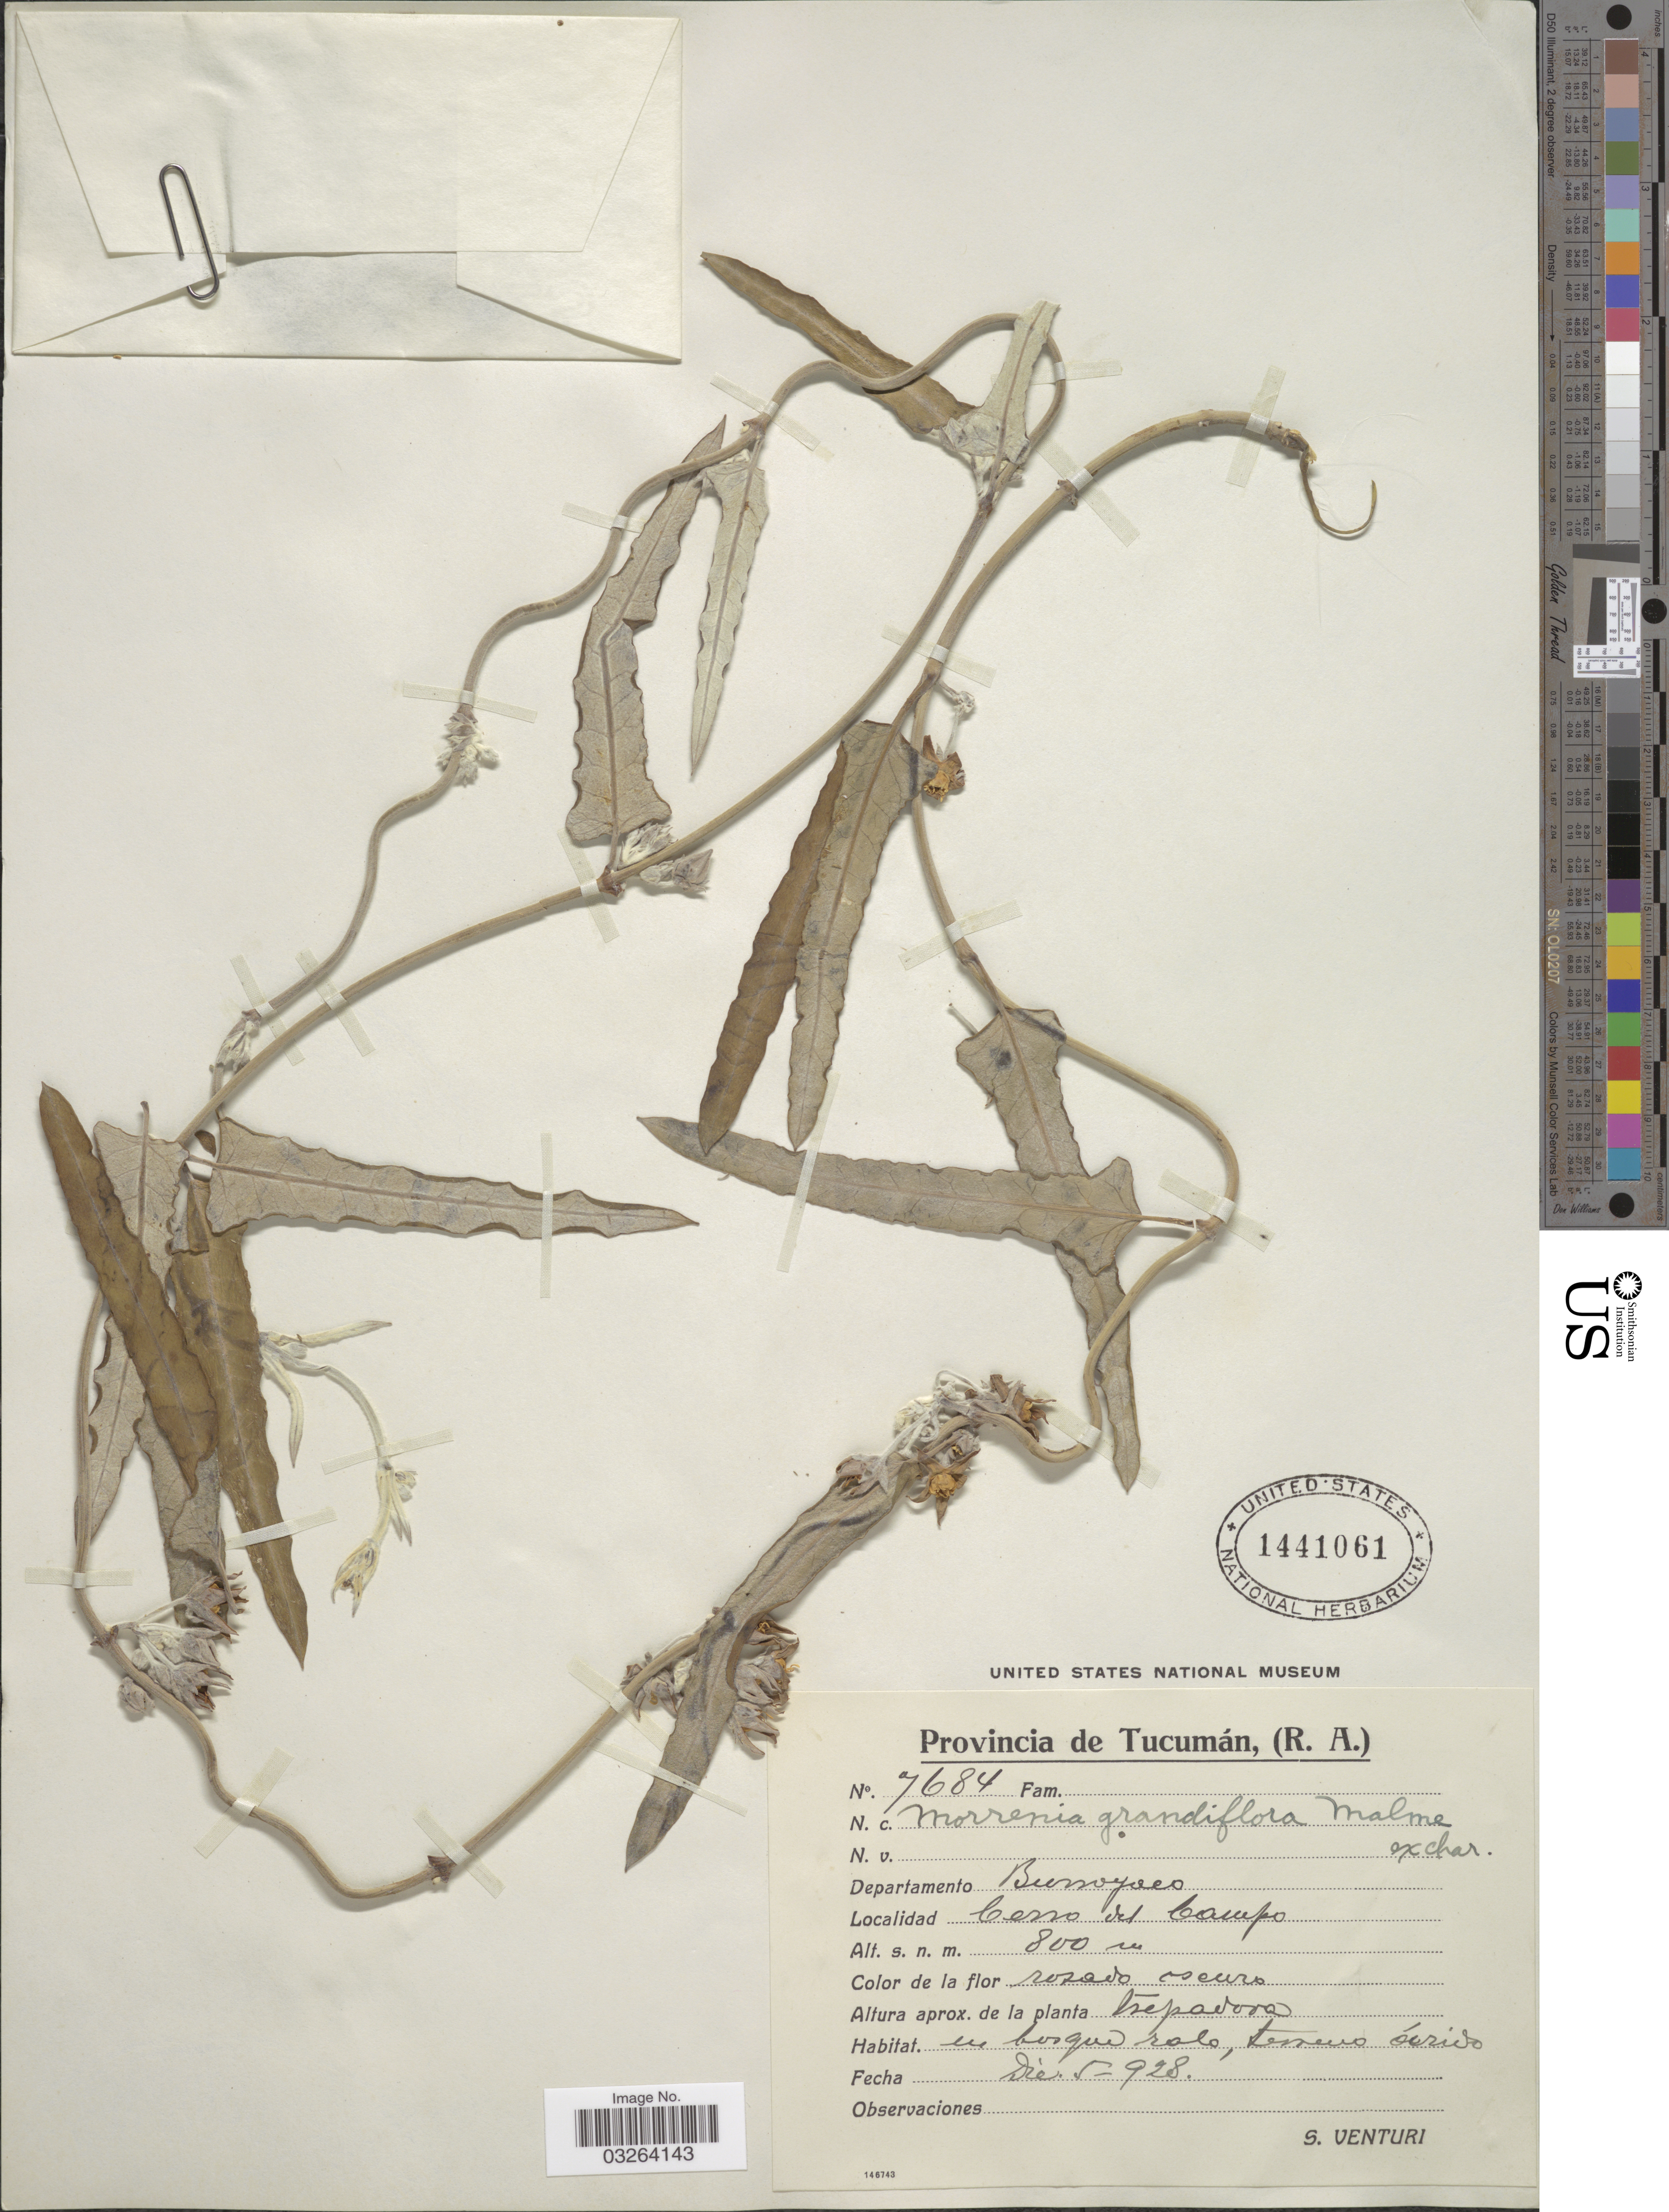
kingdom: Plantae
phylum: Tracheophyta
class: Magnoliopsida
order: Gentianales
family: Apocynaceae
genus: Morrenia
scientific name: Morrenia grandiflora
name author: Malme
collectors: S. Venturi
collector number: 7684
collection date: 1928-12-05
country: Argentina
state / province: Tucuman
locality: Provincia de Tucumán, (R. A.). Departamento Burruyacu. Cerro del Campo.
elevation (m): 800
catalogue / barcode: US 1441061